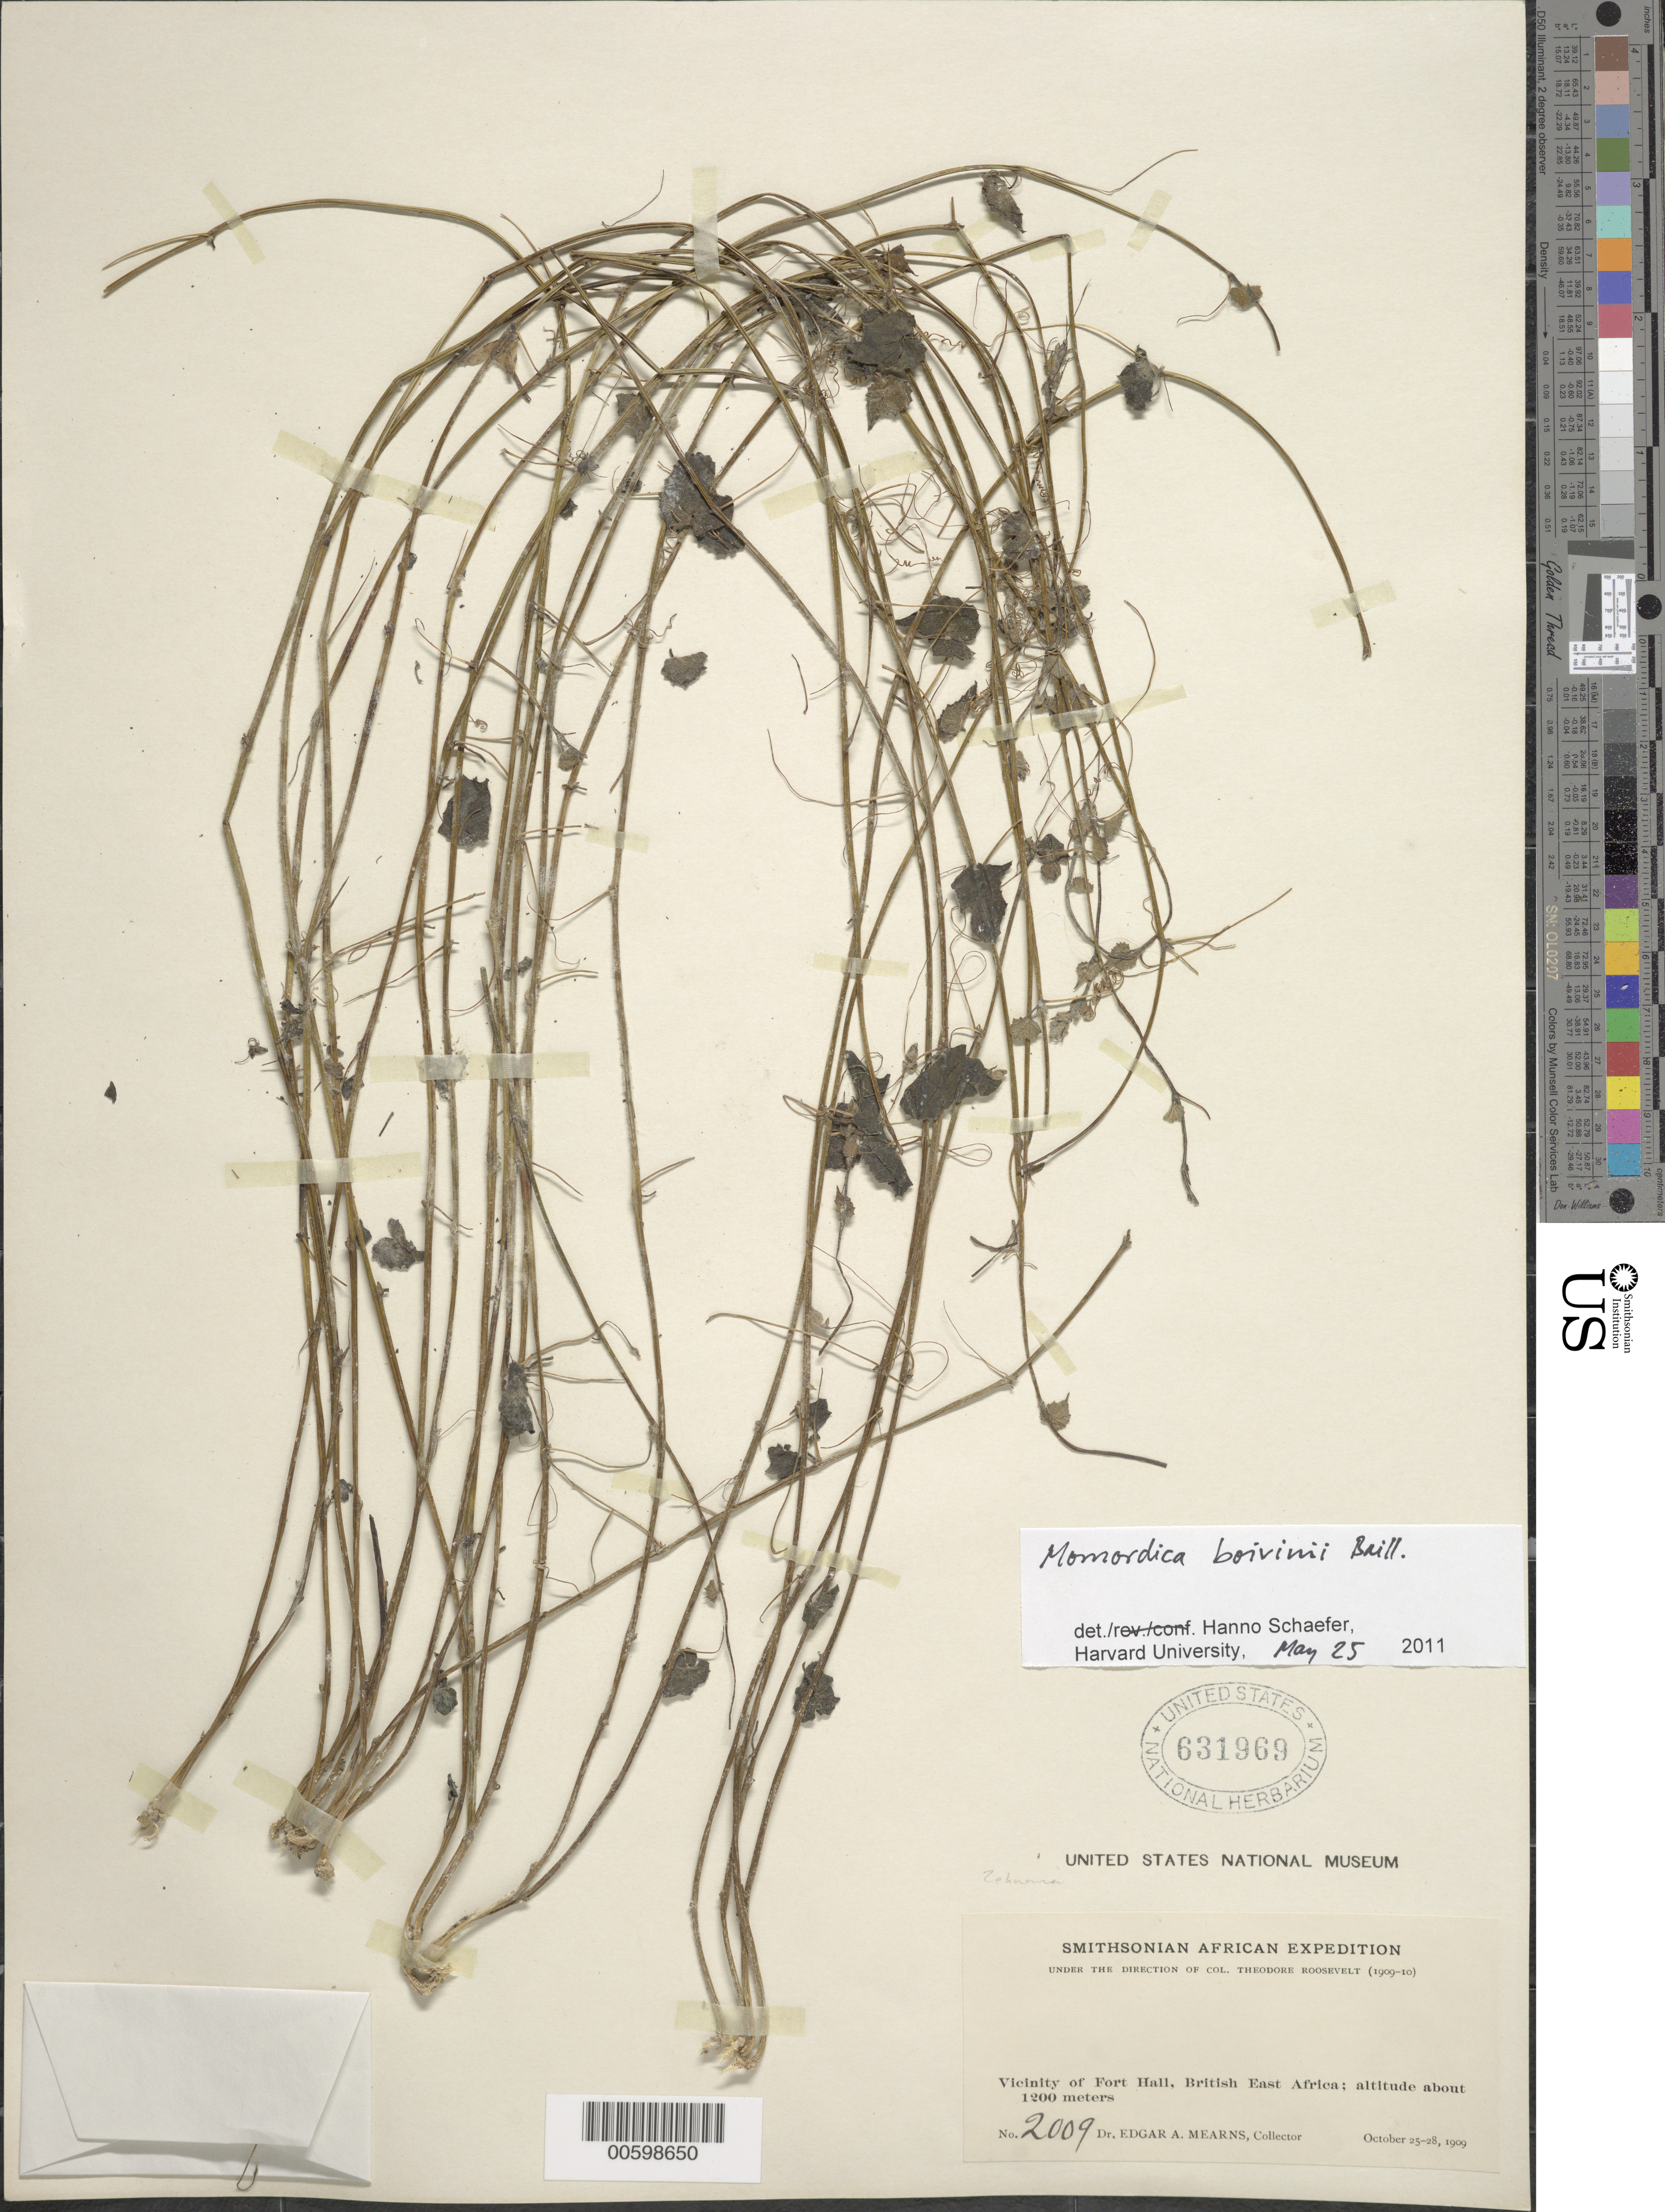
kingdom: Plantae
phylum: Tracheophyta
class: Magnoliopsida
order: Cucurbitales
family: Cucurbitaceae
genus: Momordica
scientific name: Momordica boivinii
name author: Baill.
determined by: Schaefer, Hanno, Harvard University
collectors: E. A. Mearns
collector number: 2009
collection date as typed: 25 Oct 1909 to 28 Oct 1909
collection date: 1909-10-25/1909-10-28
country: Kenya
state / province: Murang'a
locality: Vicinity of Fort Hall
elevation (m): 1200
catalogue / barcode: US 631969